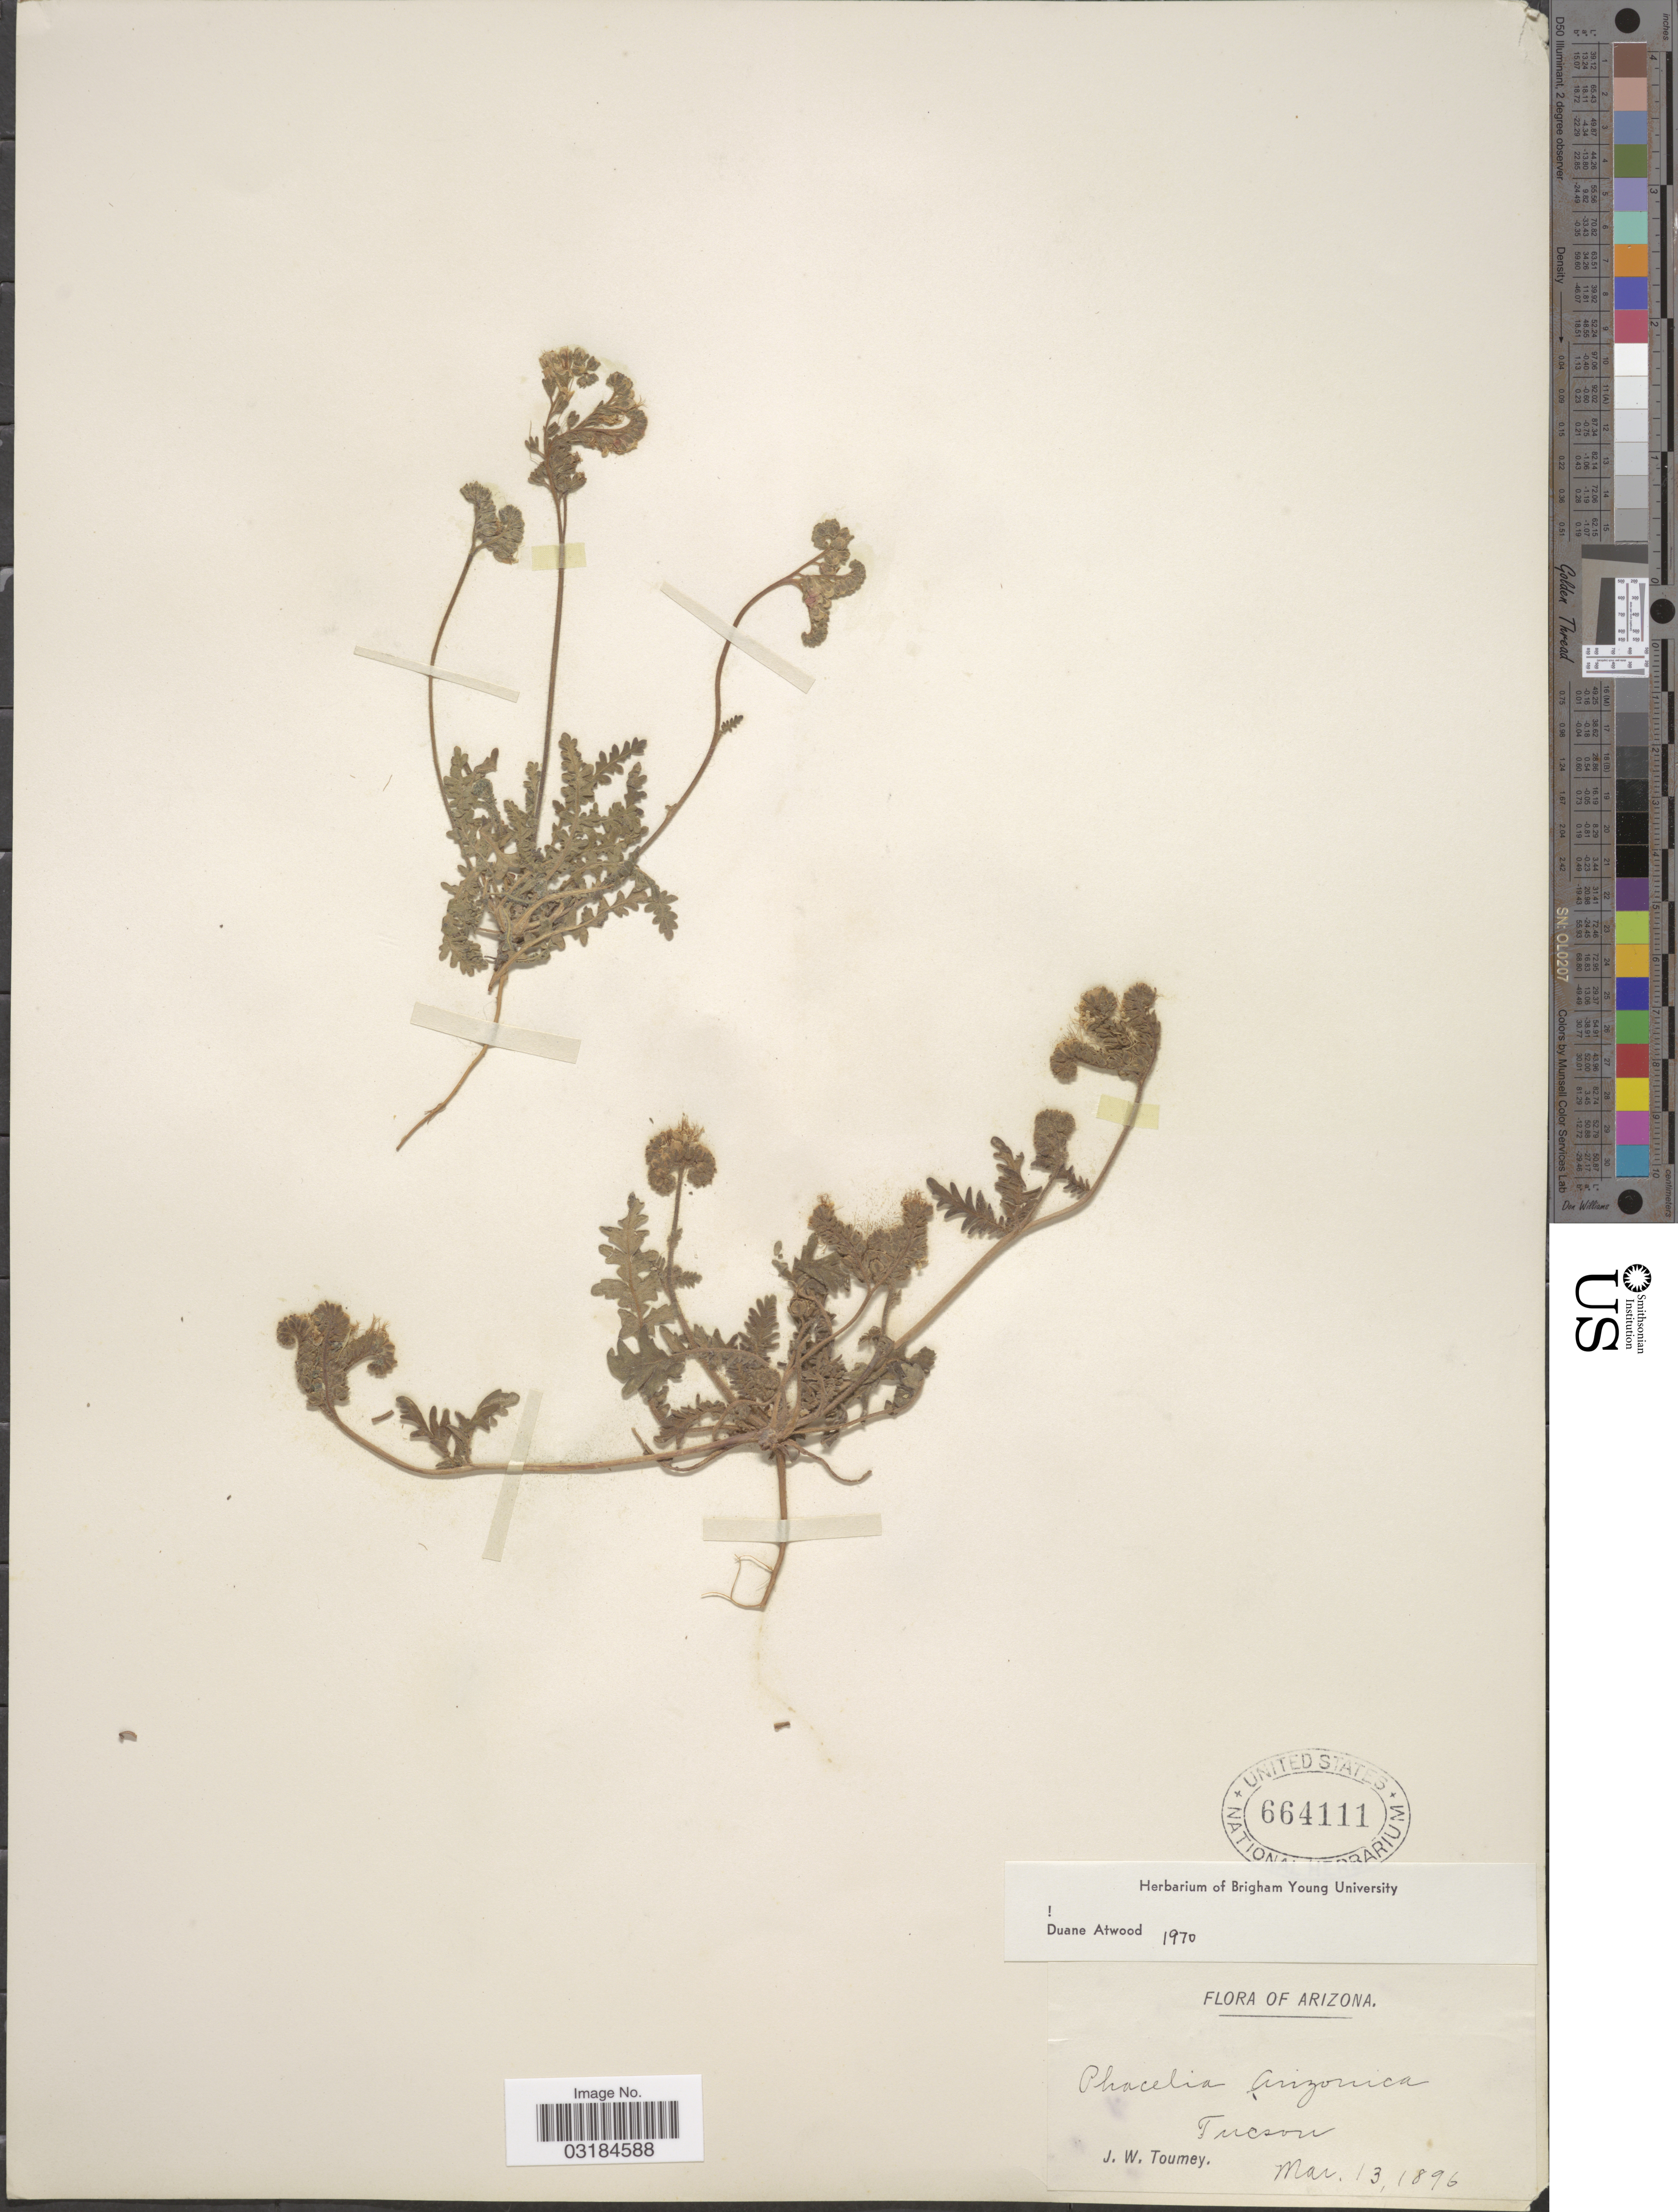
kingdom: Plantae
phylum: Tracheophyta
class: Magnoliopsida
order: Boraginales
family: Hydrophyllaceae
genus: Phacelia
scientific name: Phacelia arizonica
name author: A. Gray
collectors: J. W. Toumey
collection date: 1896-03-13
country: United States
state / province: Arizona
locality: Tucson.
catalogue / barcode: US 664111